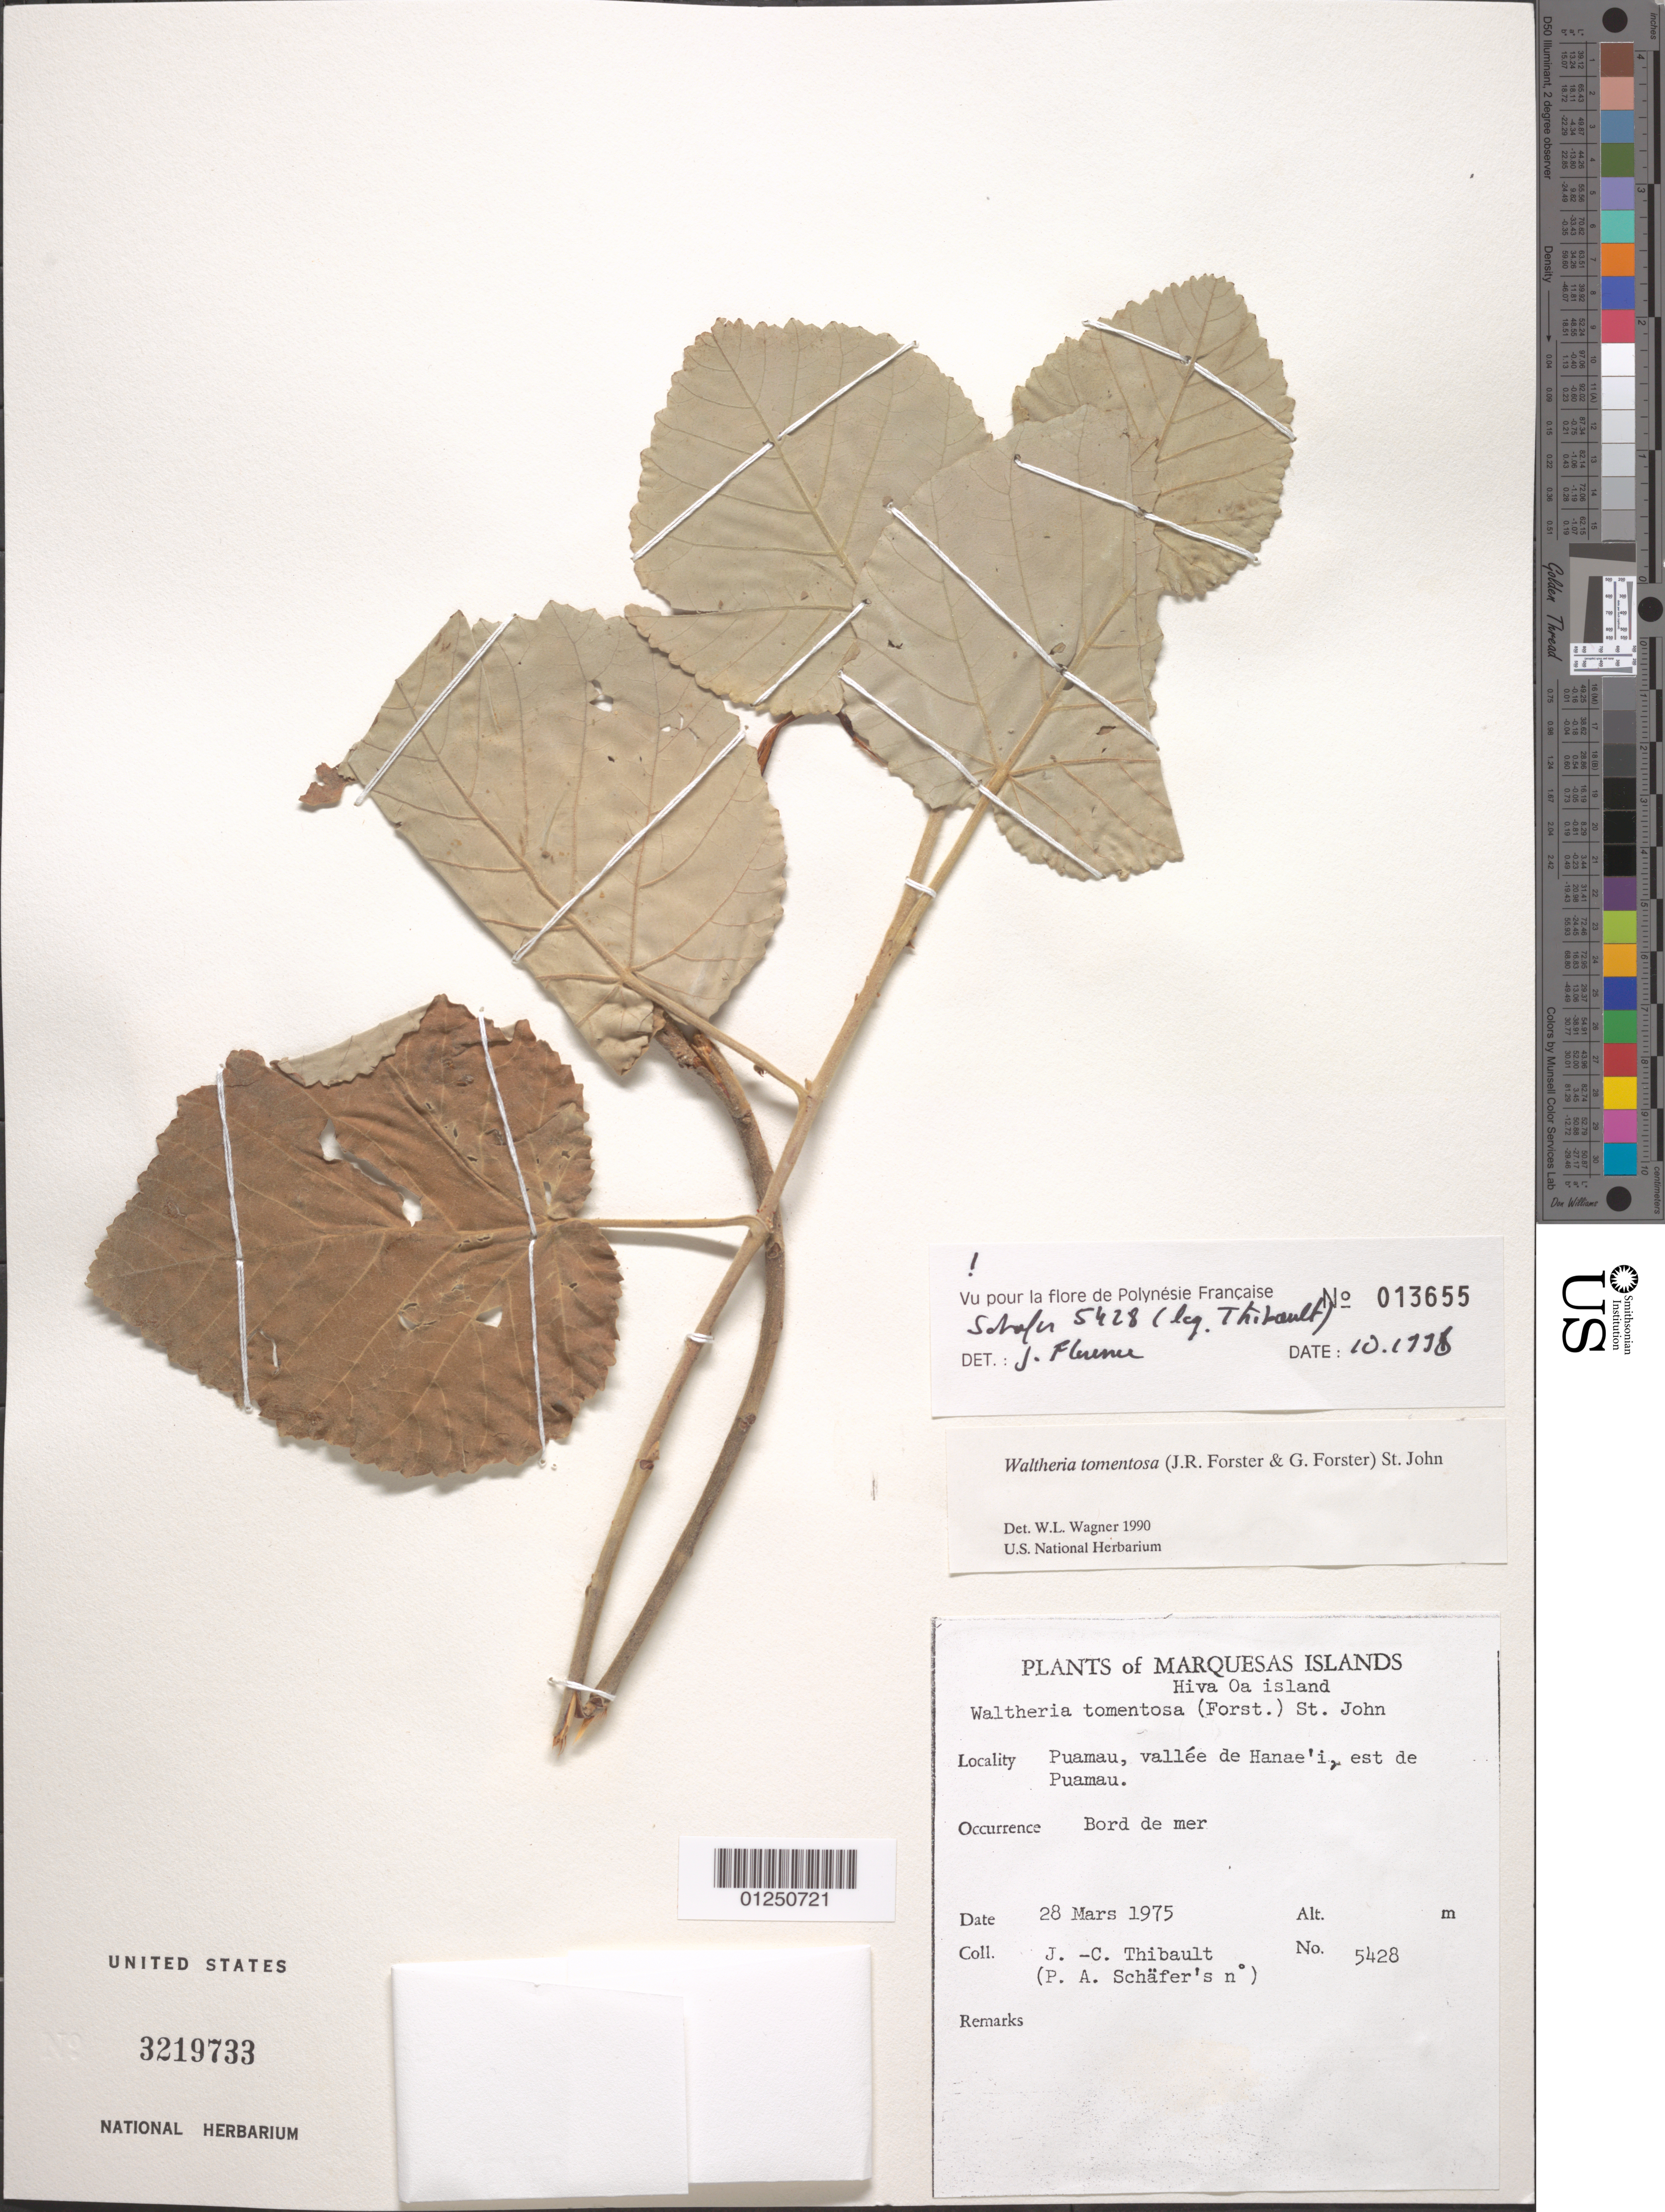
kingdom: Plantae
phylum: Tracheophyta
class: Magnoliopsida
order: Malvales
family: Malvaceae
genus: Waltheria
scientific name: Waltheria tomentosa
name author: (J.R. Forst. & G. Forst.) H. St. John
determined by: Wagner, W. L., (BOT), Smithsonian Institution - National Museum of Natural History (UNITED STATES)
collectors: P. A. Schäfer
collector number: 5428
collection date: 1975-03-28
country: French Polynesia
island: Hiva Oa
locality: Puamau, vallée de Hanae'i, E de Puamau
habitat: Bord de mer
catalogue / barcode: US 3219733